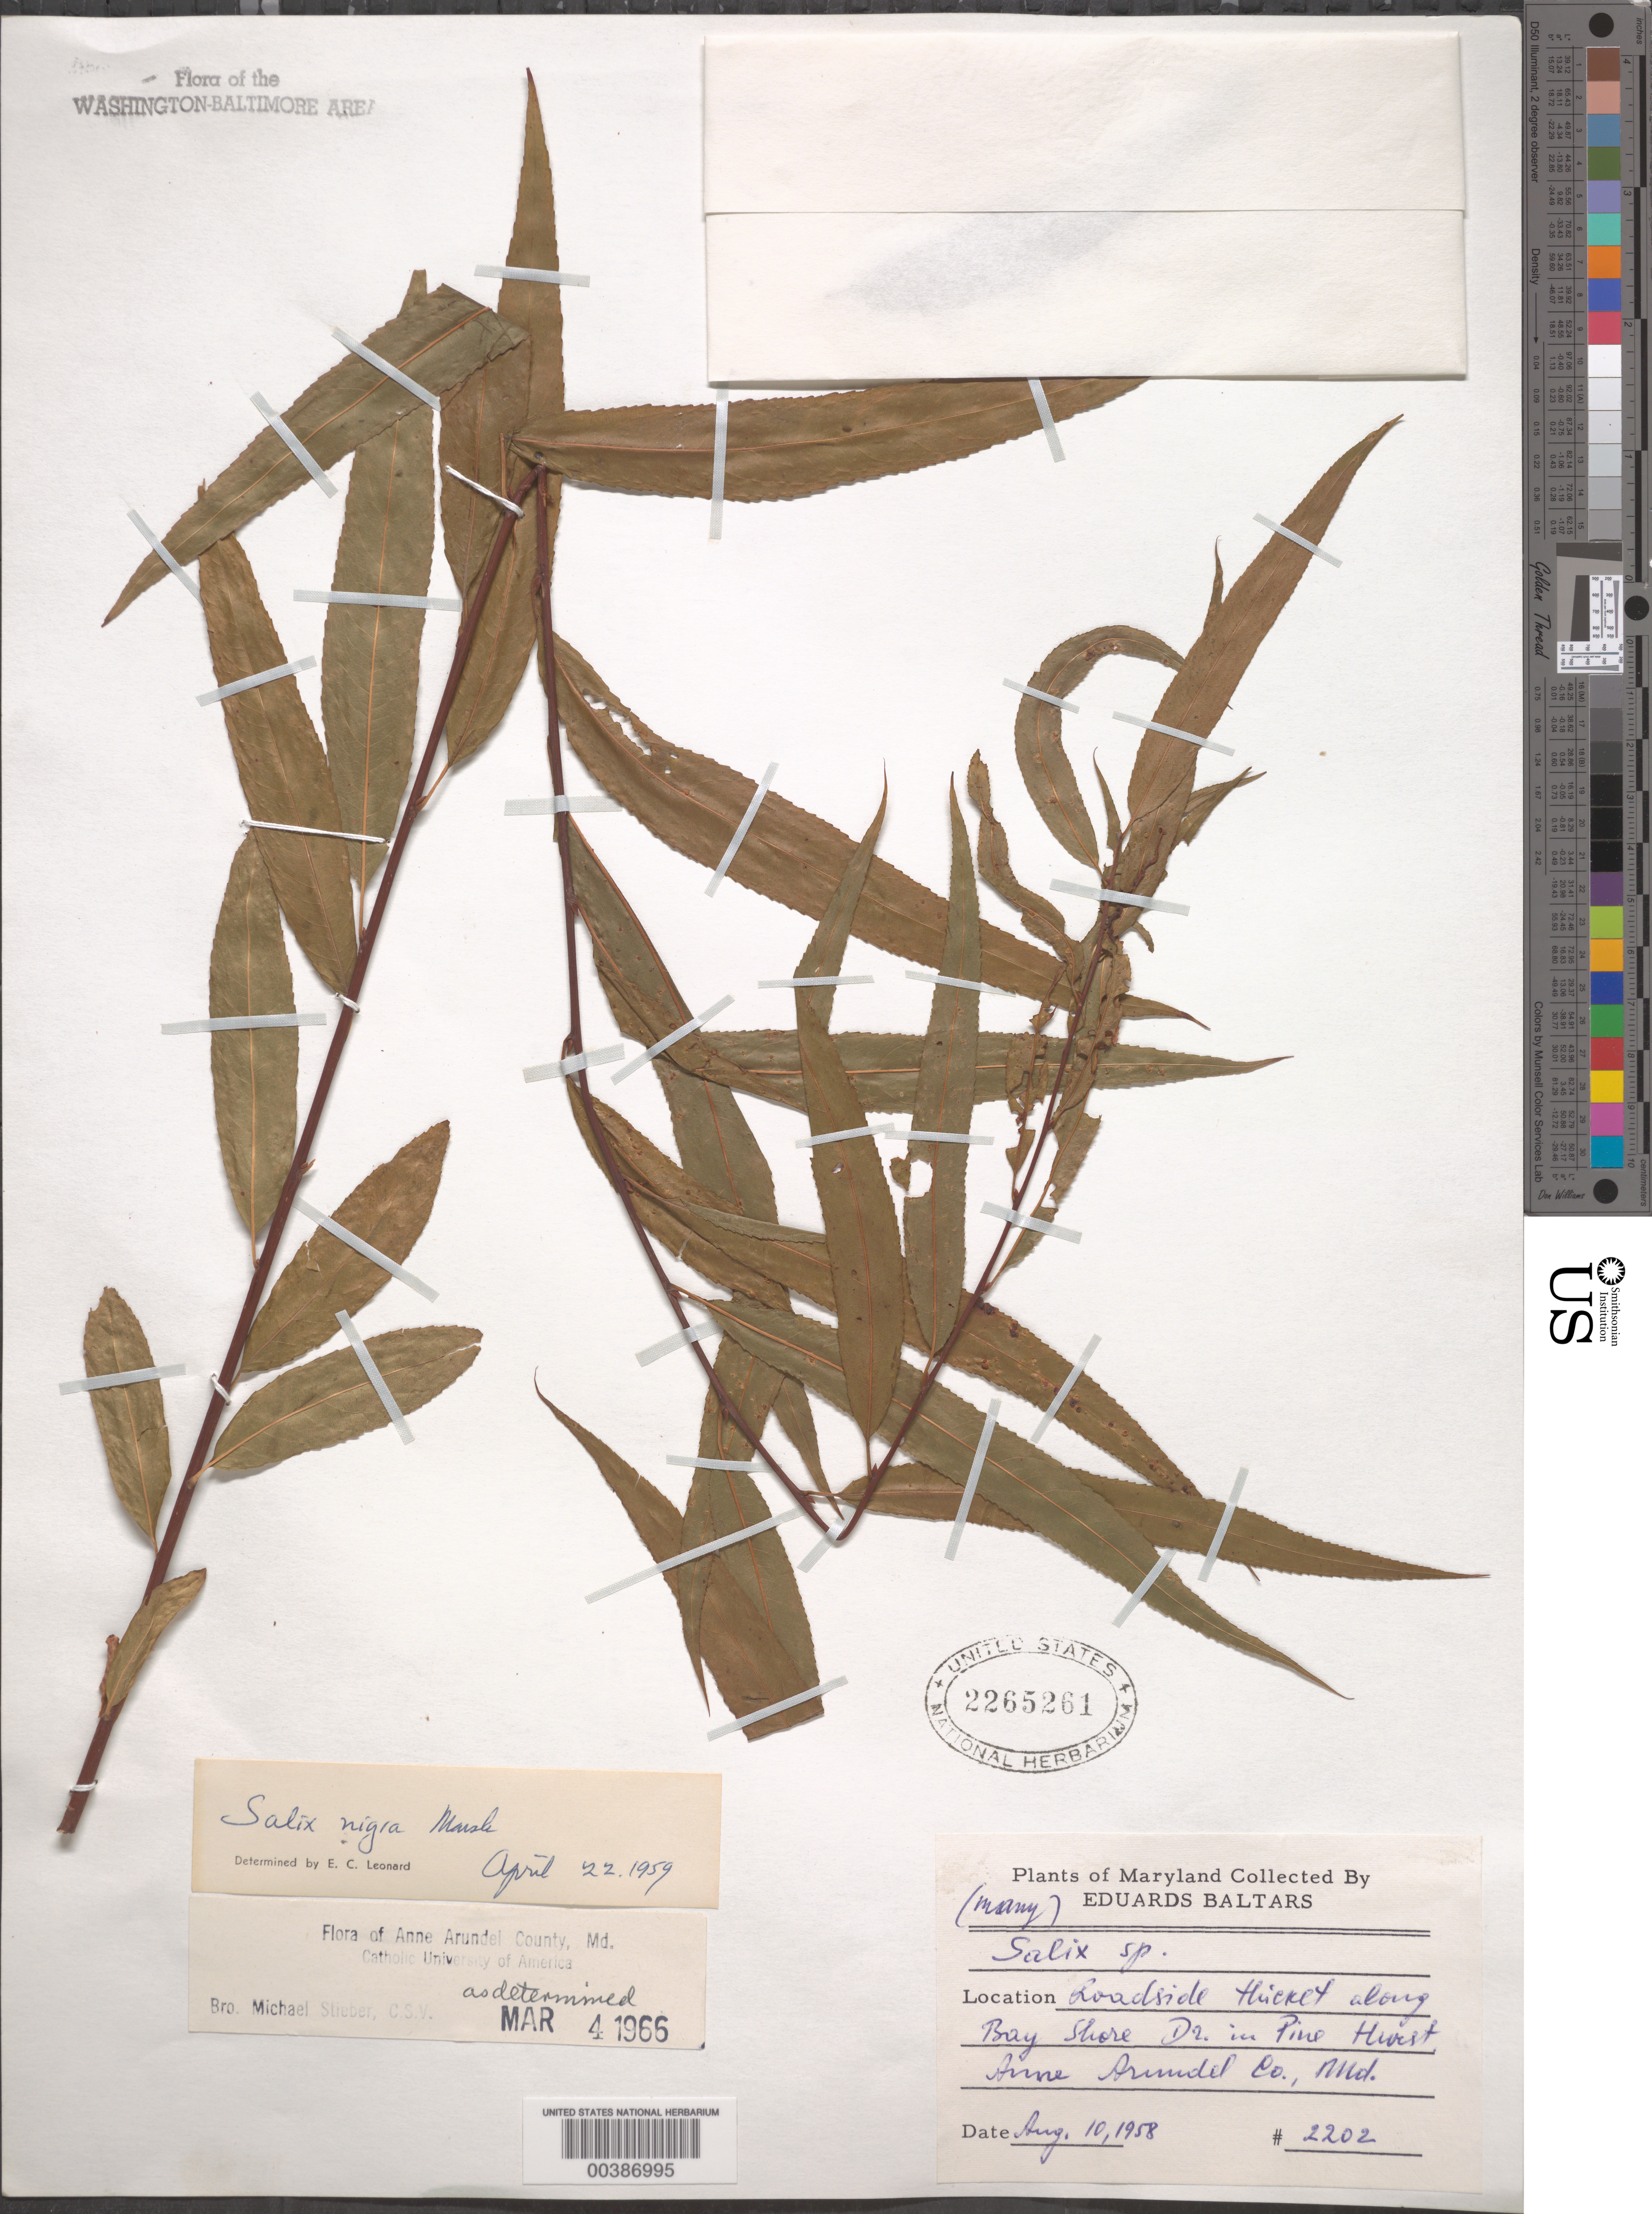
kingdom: Plantae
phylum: Tracheophyta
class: Magnoliopsida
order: Malpighiales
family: Salicaceae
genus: Salix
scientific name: Salix nigra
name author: Marshall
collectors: E. Baltars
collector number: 2202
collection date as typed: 10 Aug 1958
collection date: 1958-08-10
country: United States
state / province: Maryland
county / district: Montgomery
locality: Pine Hurst, bay shore drive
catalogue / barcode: US 2265261